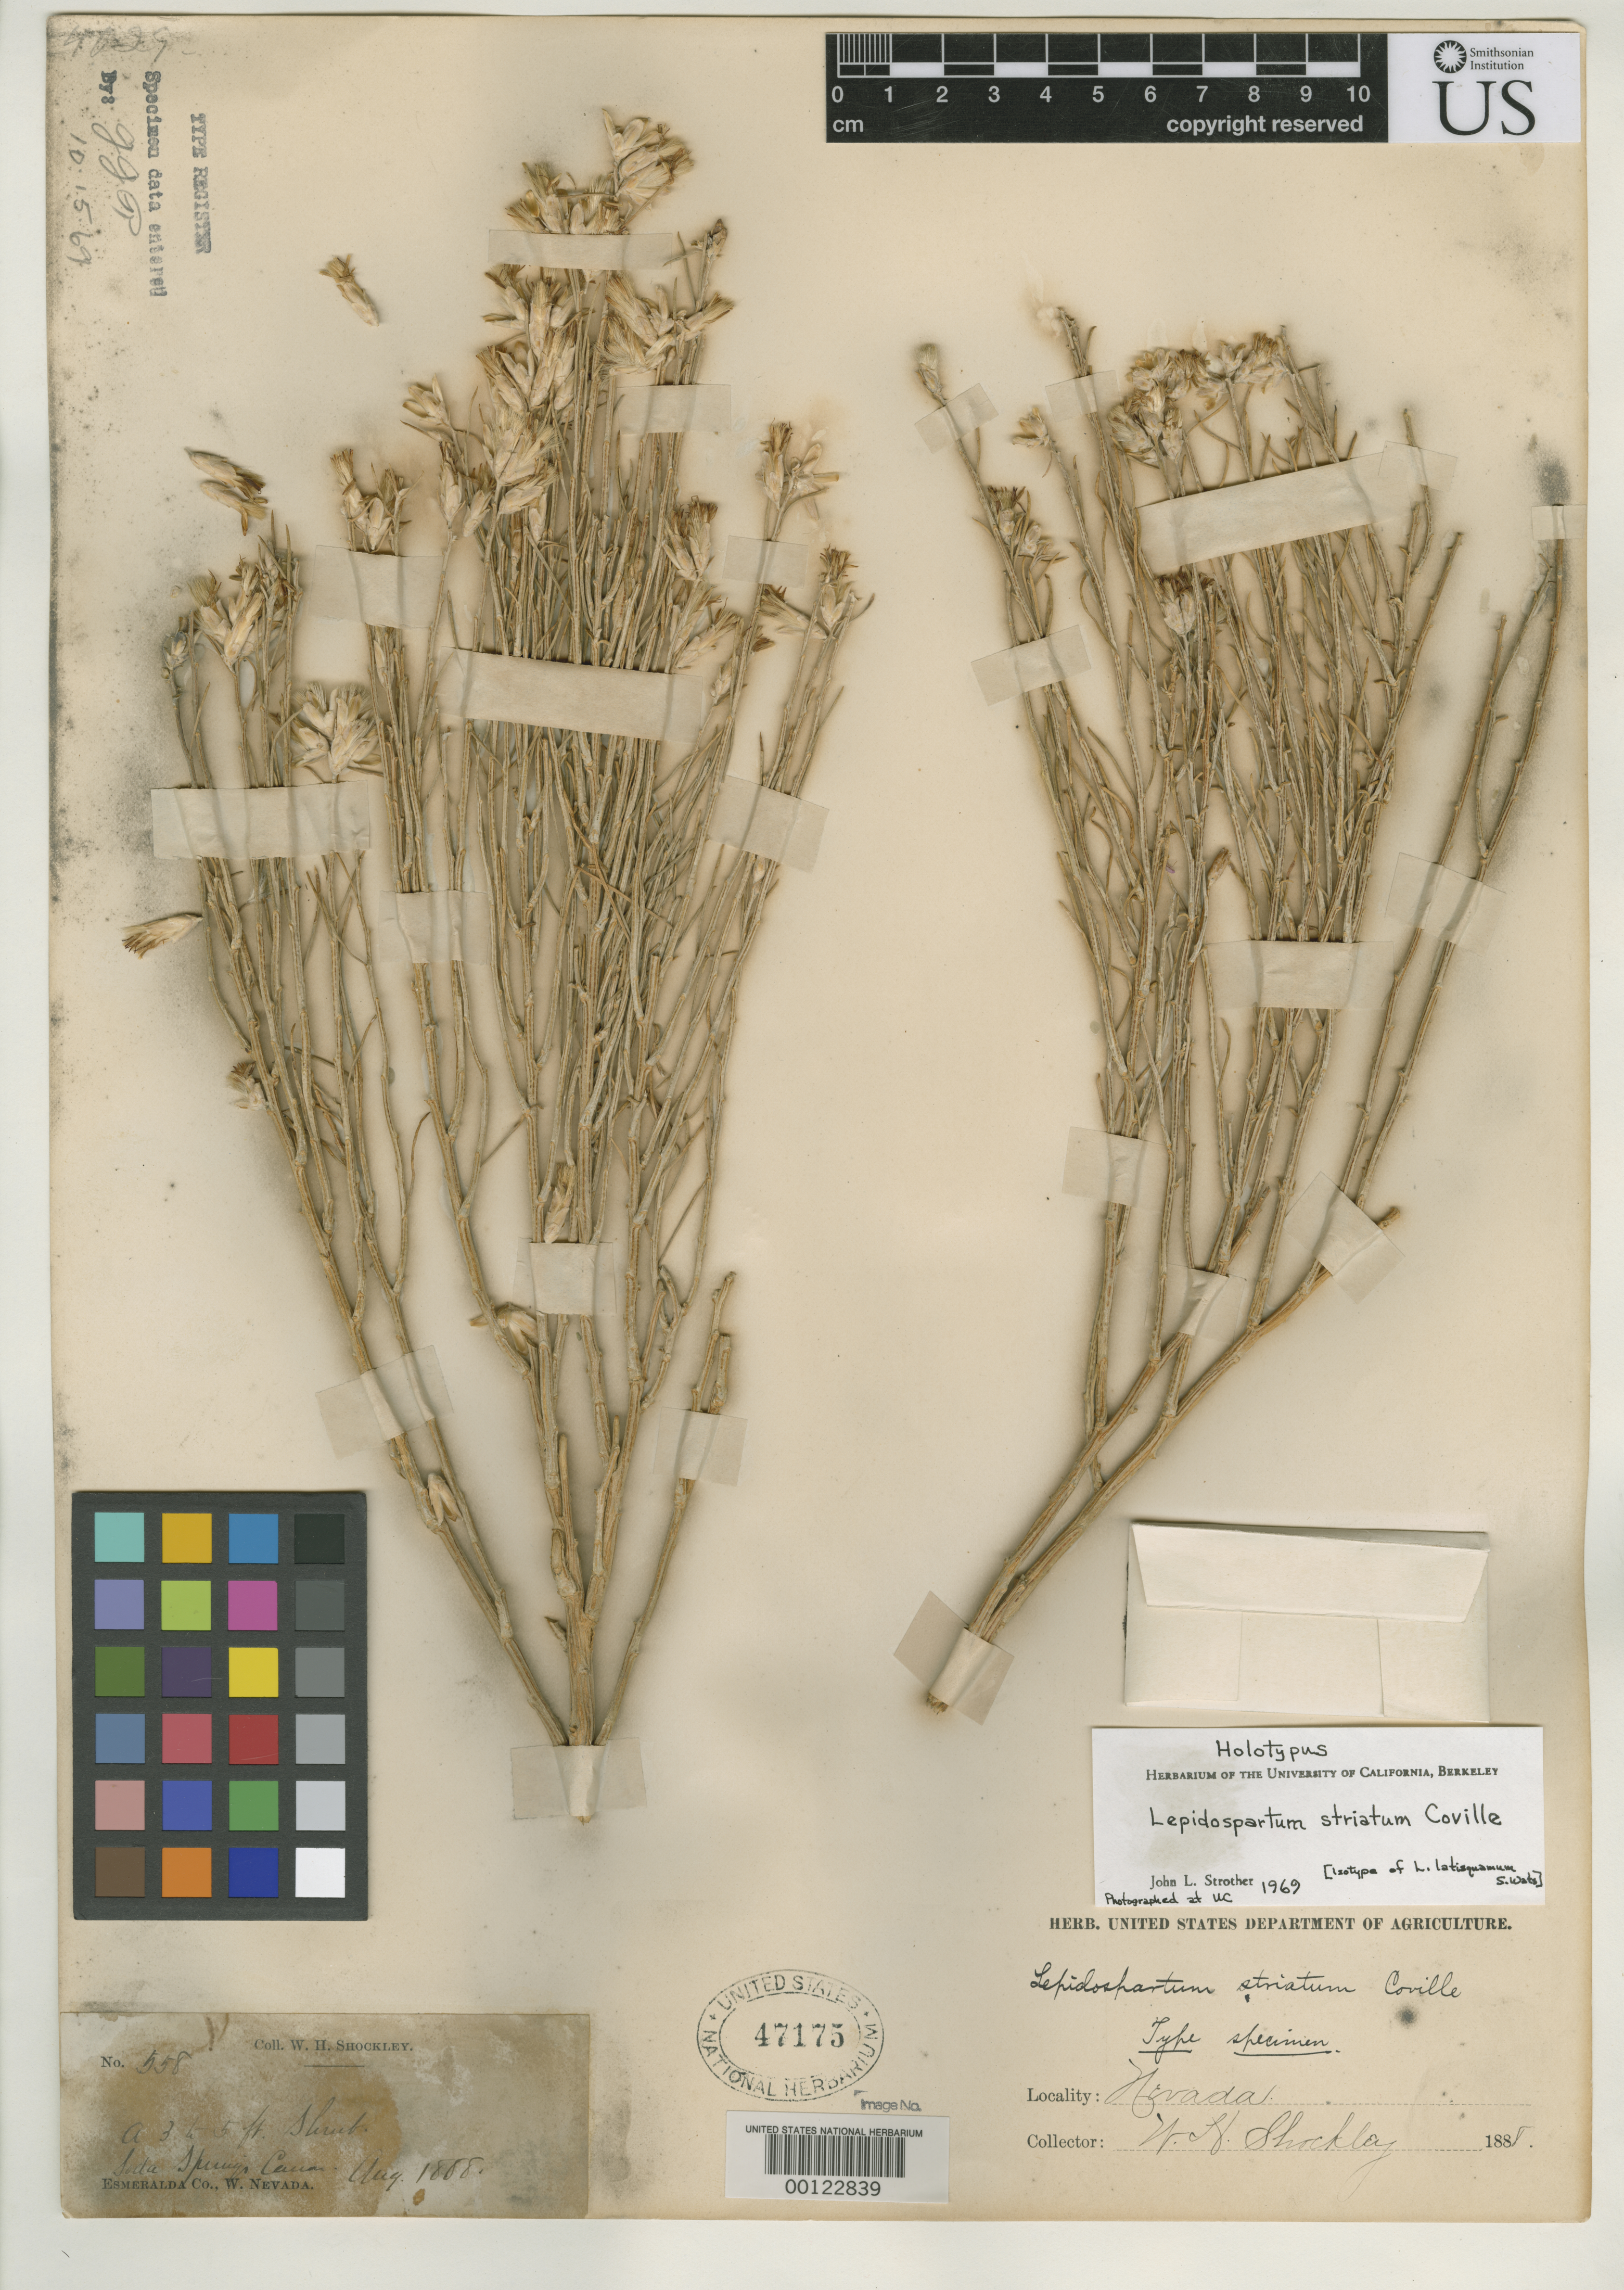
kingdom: Plantae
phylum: Tracheophyta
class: Magnoliopsida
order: Asterales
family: Asteraceae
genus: Lepidospartum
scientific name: Lepidospartum striatum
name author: Coville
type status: Holotype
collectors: W. Shockley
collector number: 558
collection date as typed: Aug 1888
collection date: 1888-08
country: United States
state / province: Nevada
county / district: Esmeralda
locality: Soda Springs Canyon.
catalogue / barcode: US 47175